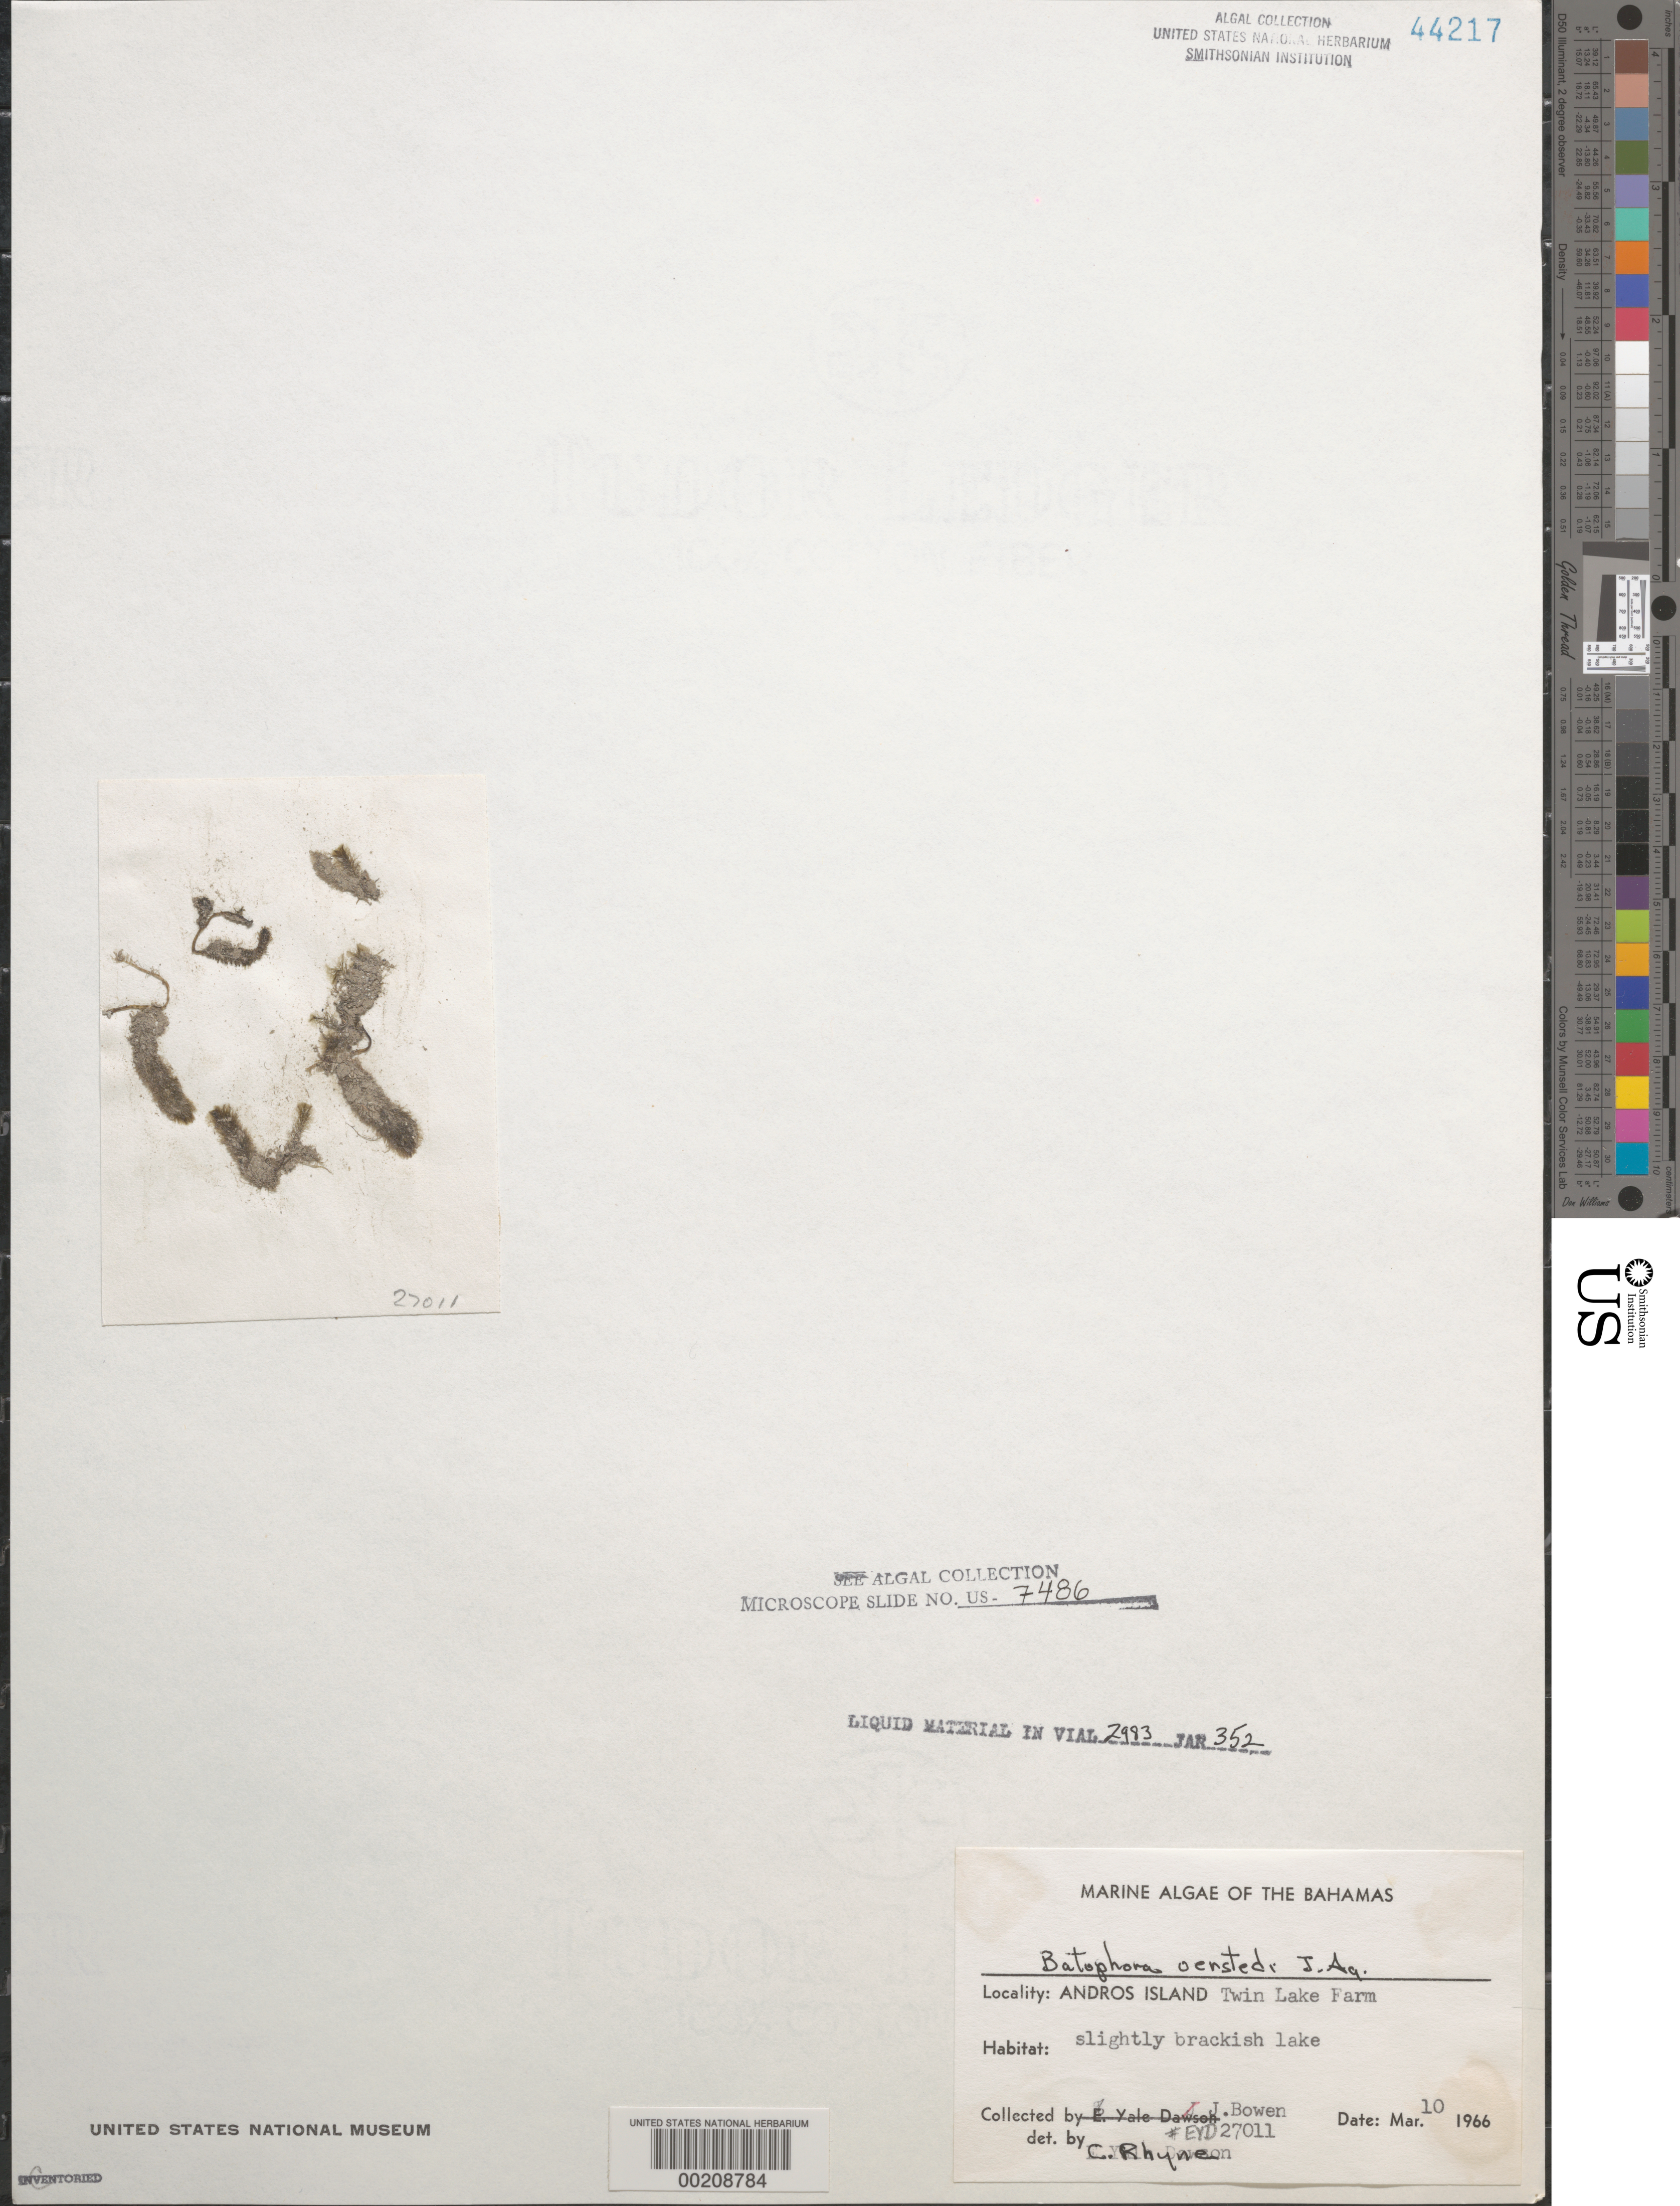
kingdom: Plantae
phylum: Chlorophyta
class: Ulvophyceae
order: Dasycladales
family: Dasycladaceae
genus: Batophora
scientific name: Batophora oerstedii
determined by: Rhyne, C. F.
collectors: J. Bowen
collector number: EYD 27011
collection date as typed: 10 Mar 1966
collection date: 1966-03-10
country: Bahamas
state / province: Andros Island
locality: Twin lake farm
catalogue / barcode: US 44217